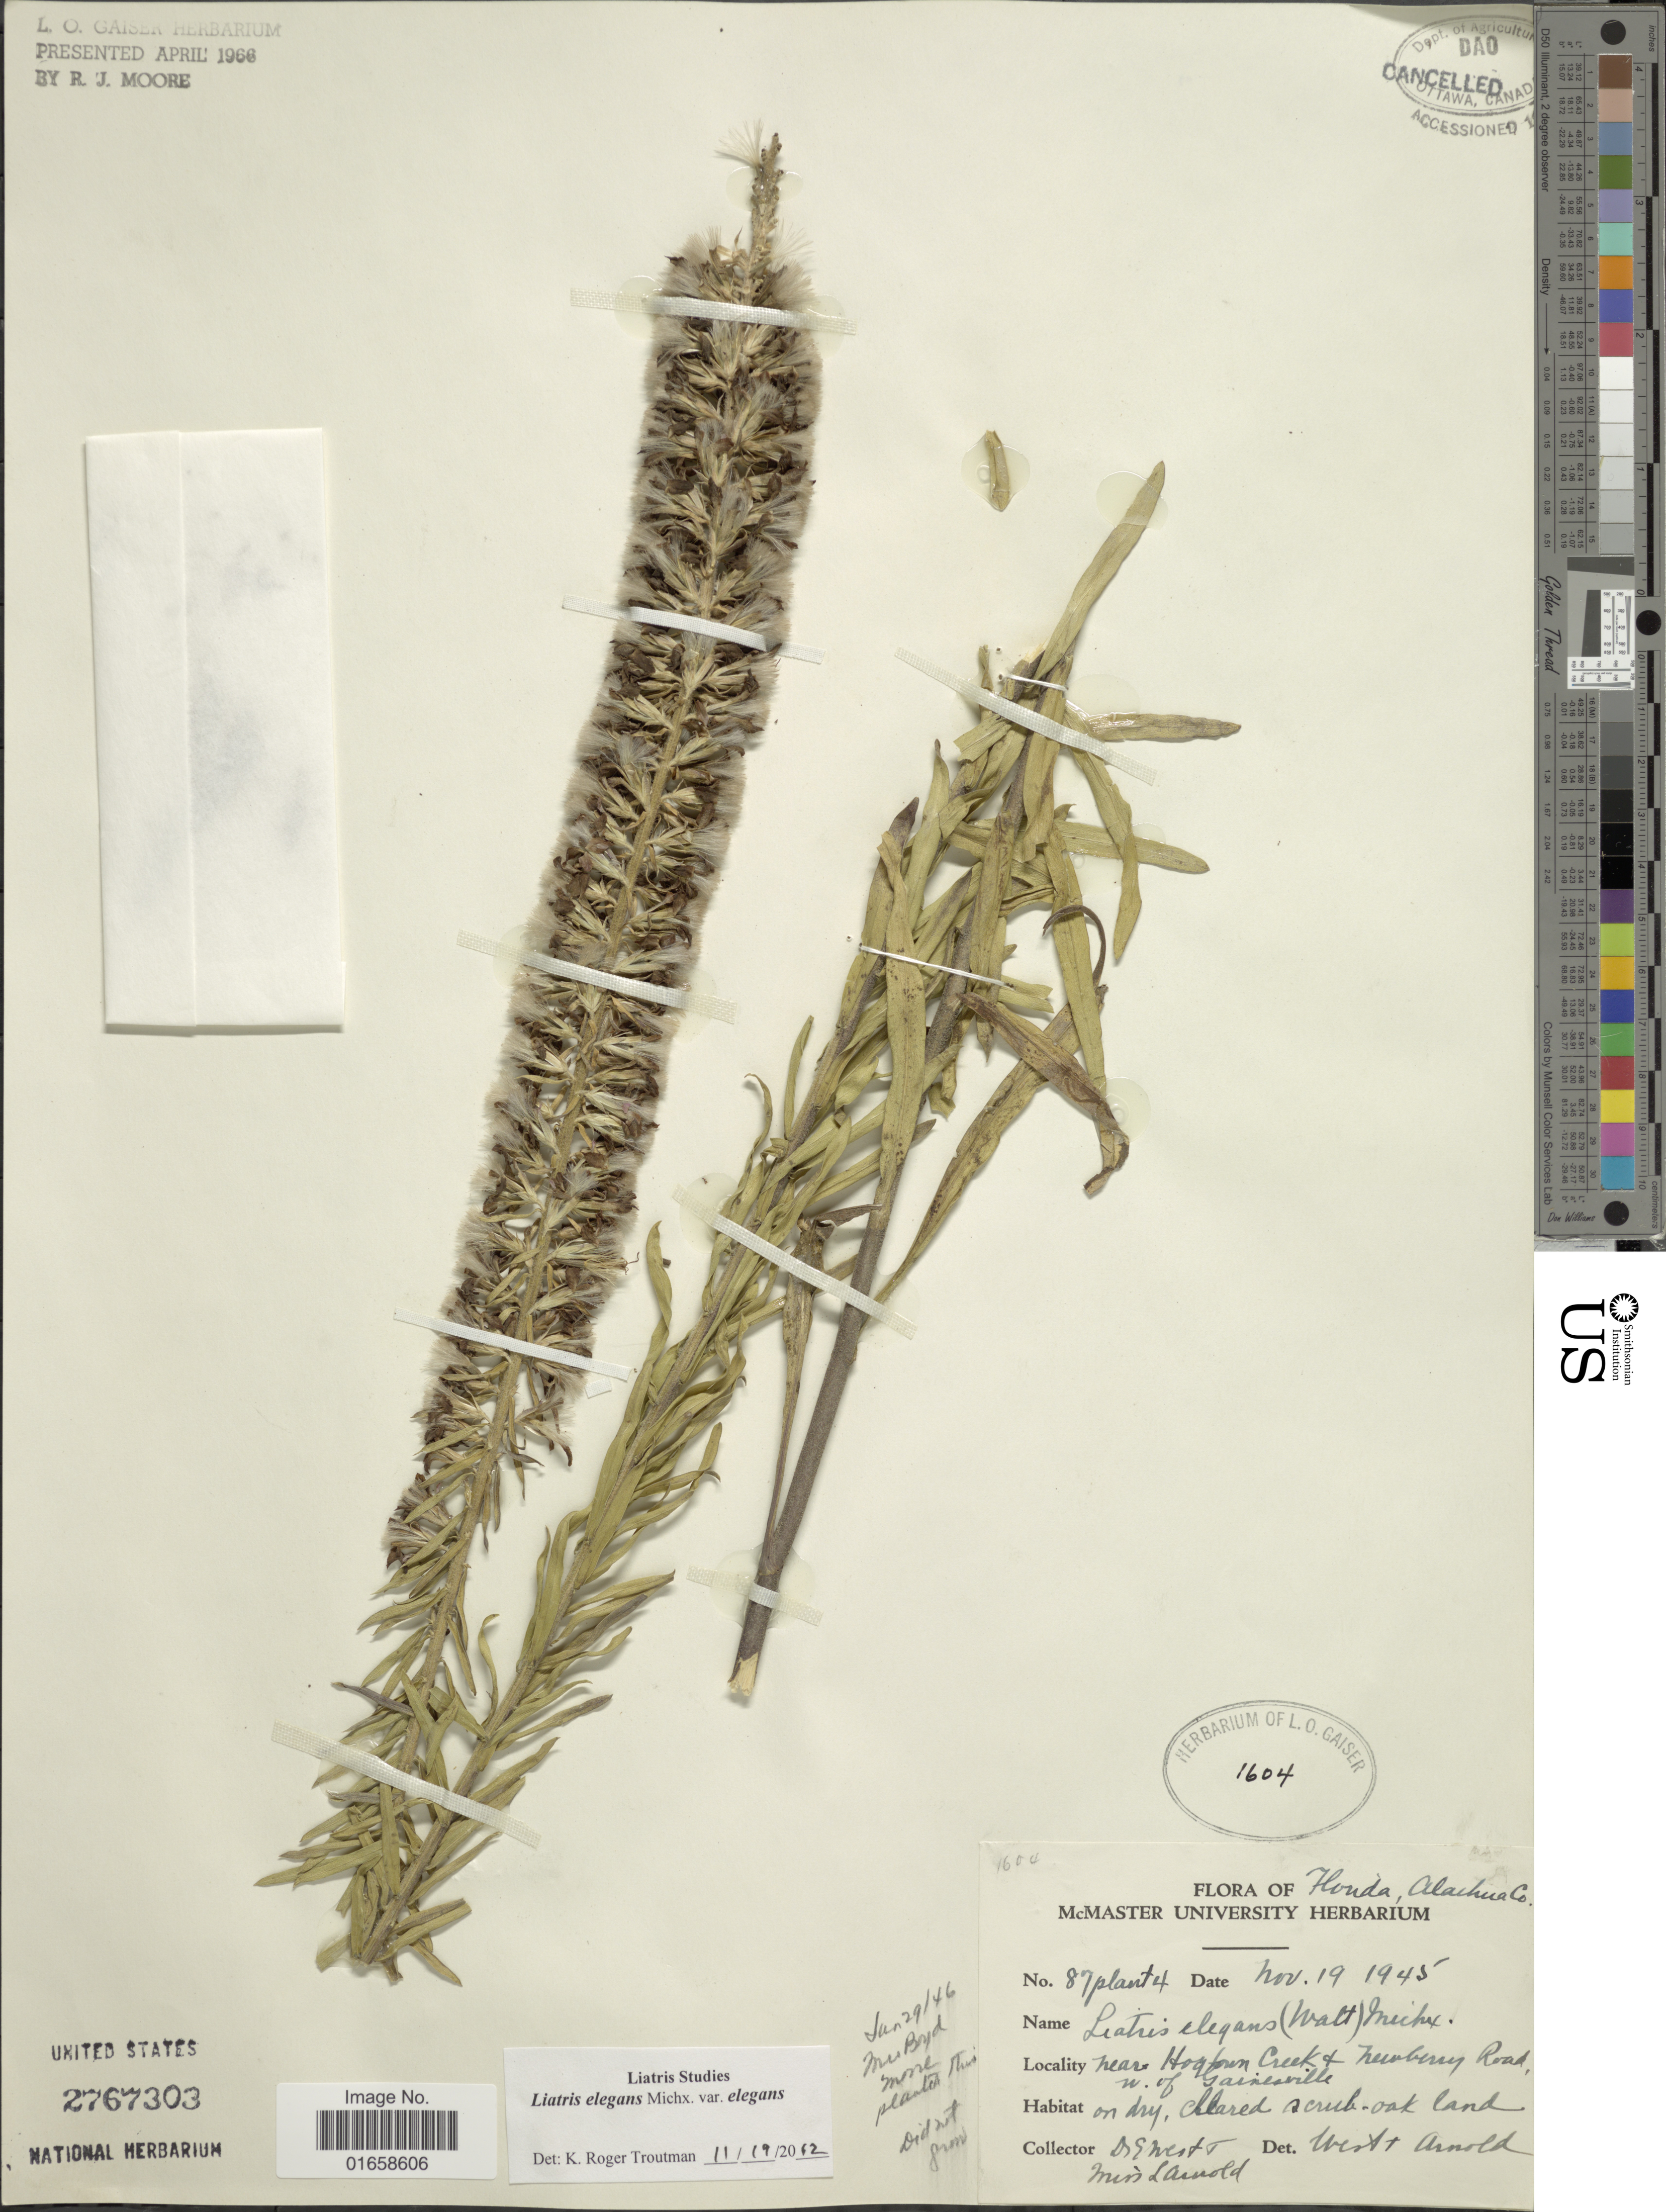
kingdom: Plantae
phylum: Tracheophyta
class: Magnoliopsida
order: Asterales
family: Asteraceae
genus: Liatris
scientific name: Liatris elegans var. elegans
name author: (Walter) Michx.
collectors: E. West & L. Arnold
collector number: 87 plant 4*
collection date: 1945-11-19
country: United States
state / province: Florida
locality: Alachua Co., near Hogtown Creek + Newberry Road, w. of Gainesville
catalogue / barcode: US 2767303